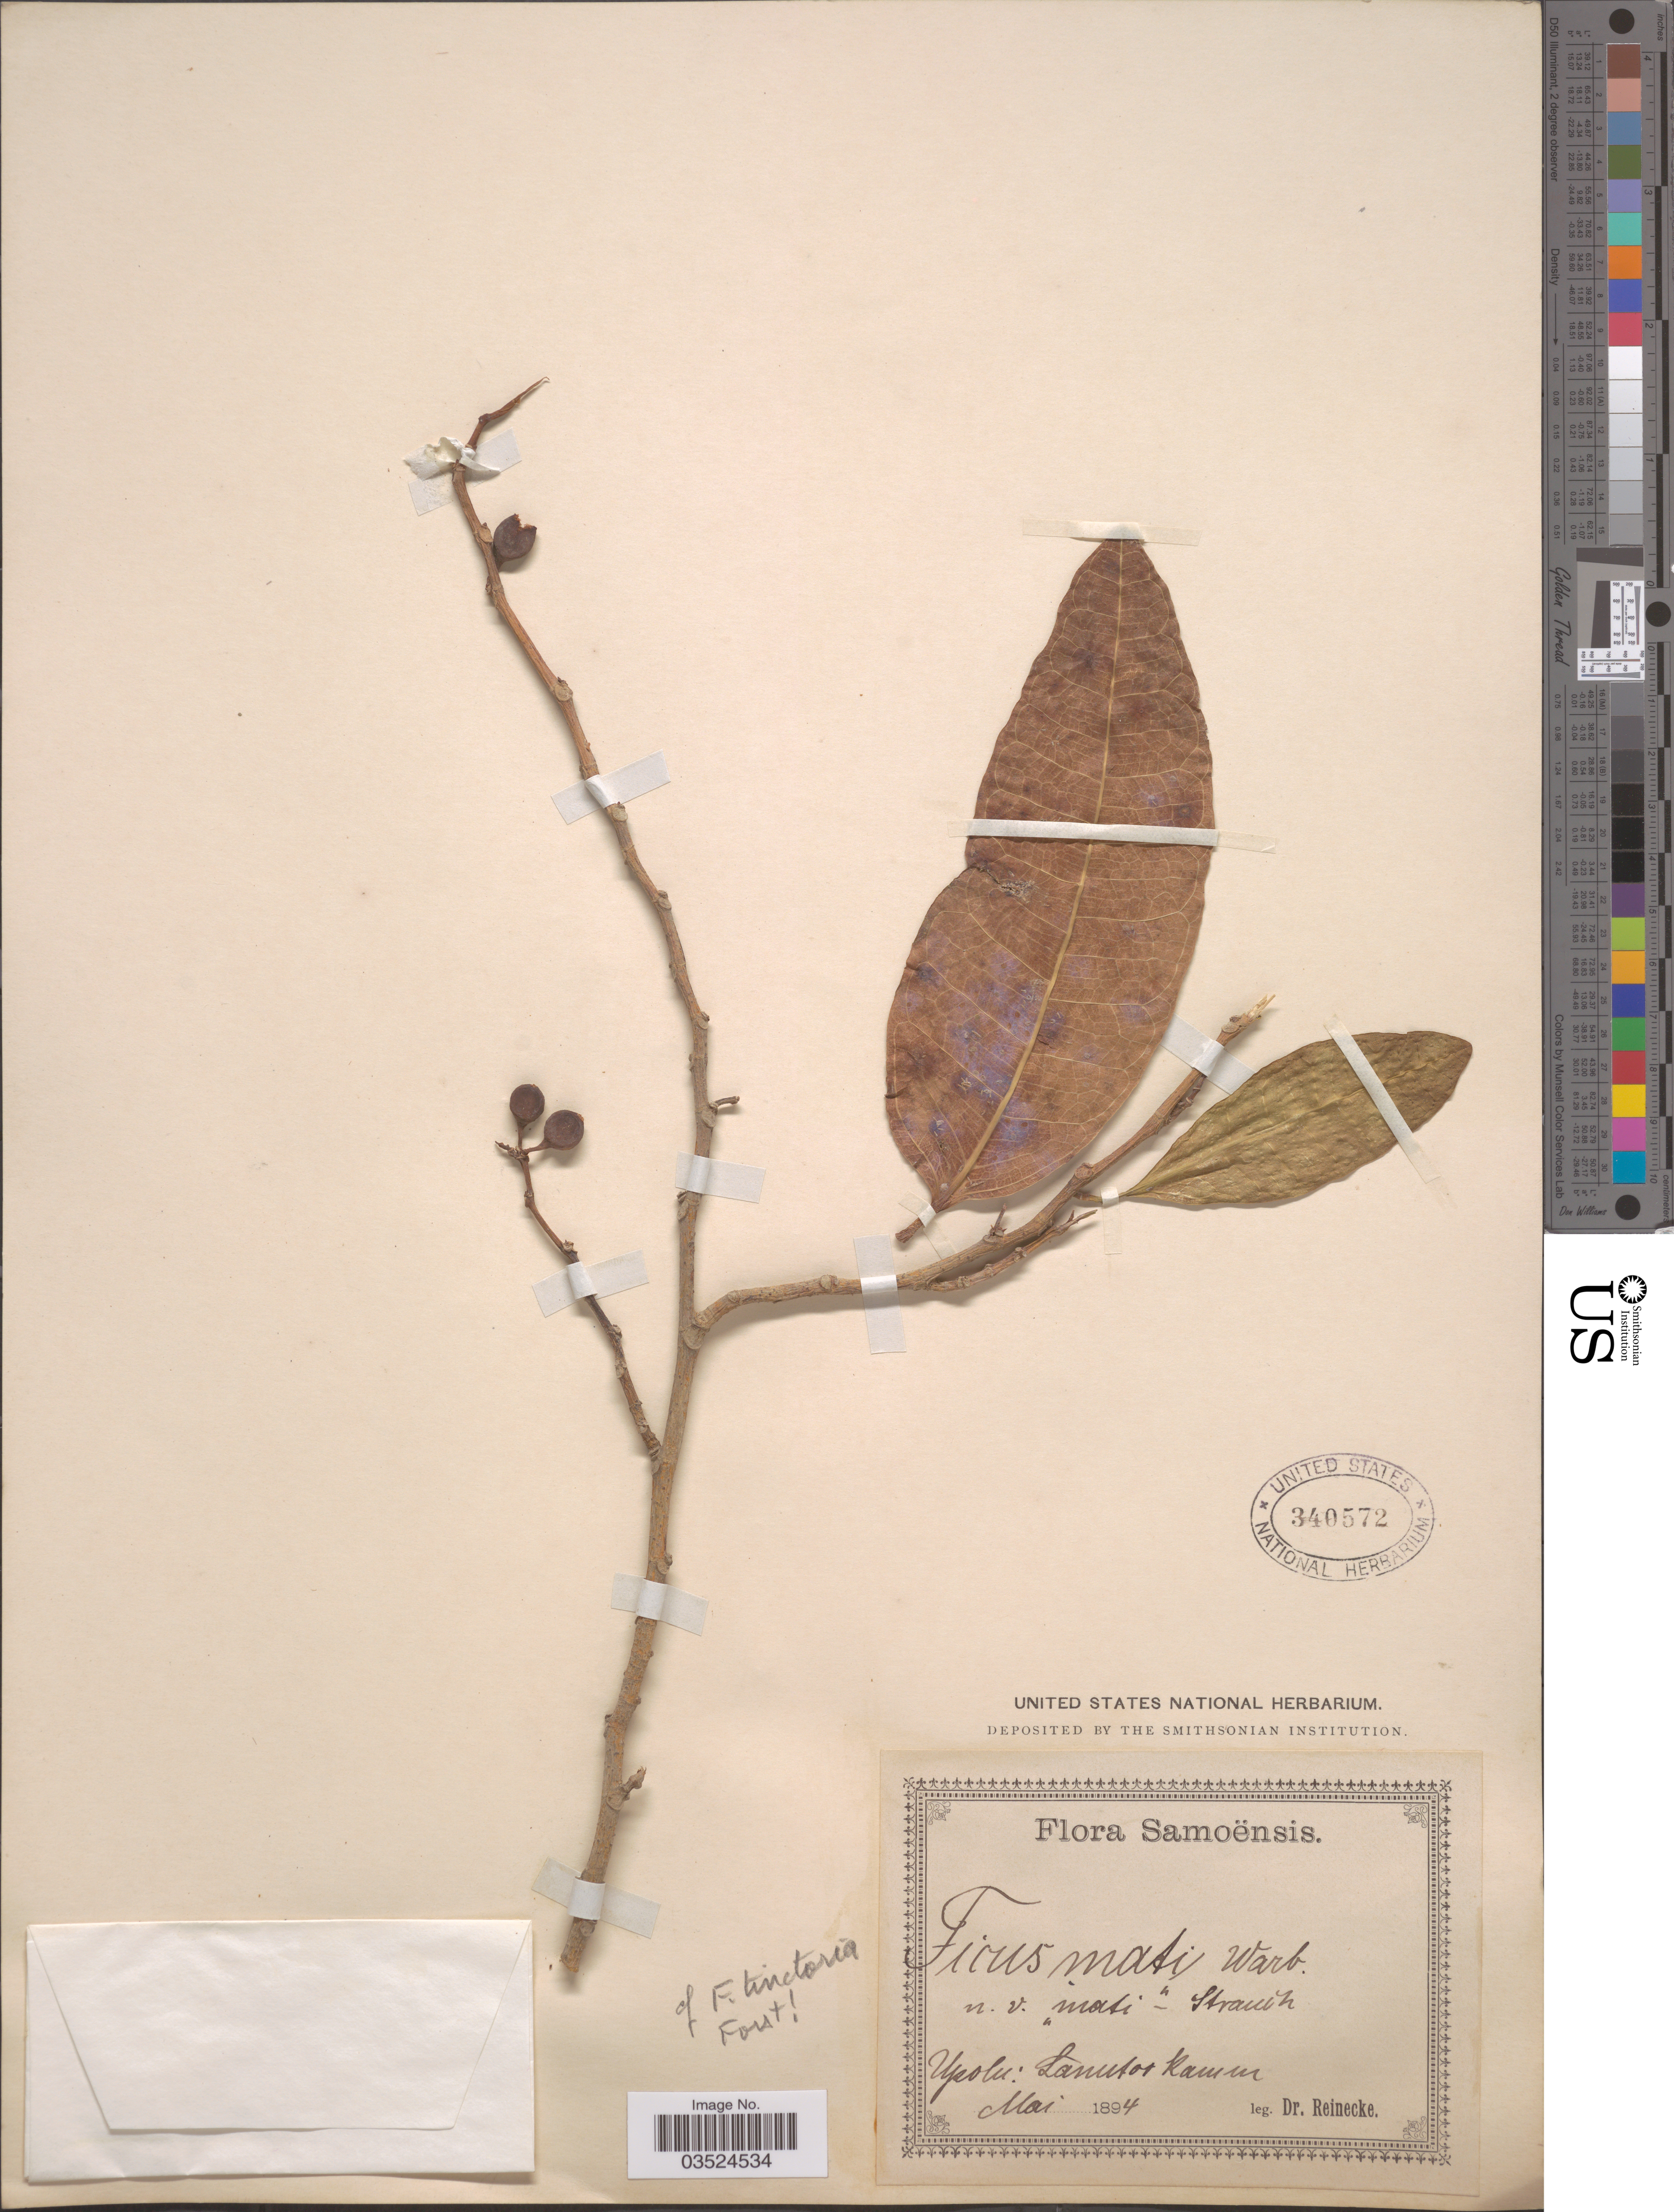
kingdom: Plantae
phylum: Tracheophyta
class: Magnoliopsida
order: Rosales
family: Moraceae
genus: Ficus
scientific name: Ficus tinctoria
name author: G. Forst.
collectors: -- Reinecke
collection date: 1894-05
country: Samoa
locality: Upolu: Lanutov Ramur.*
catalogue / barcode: US 340572